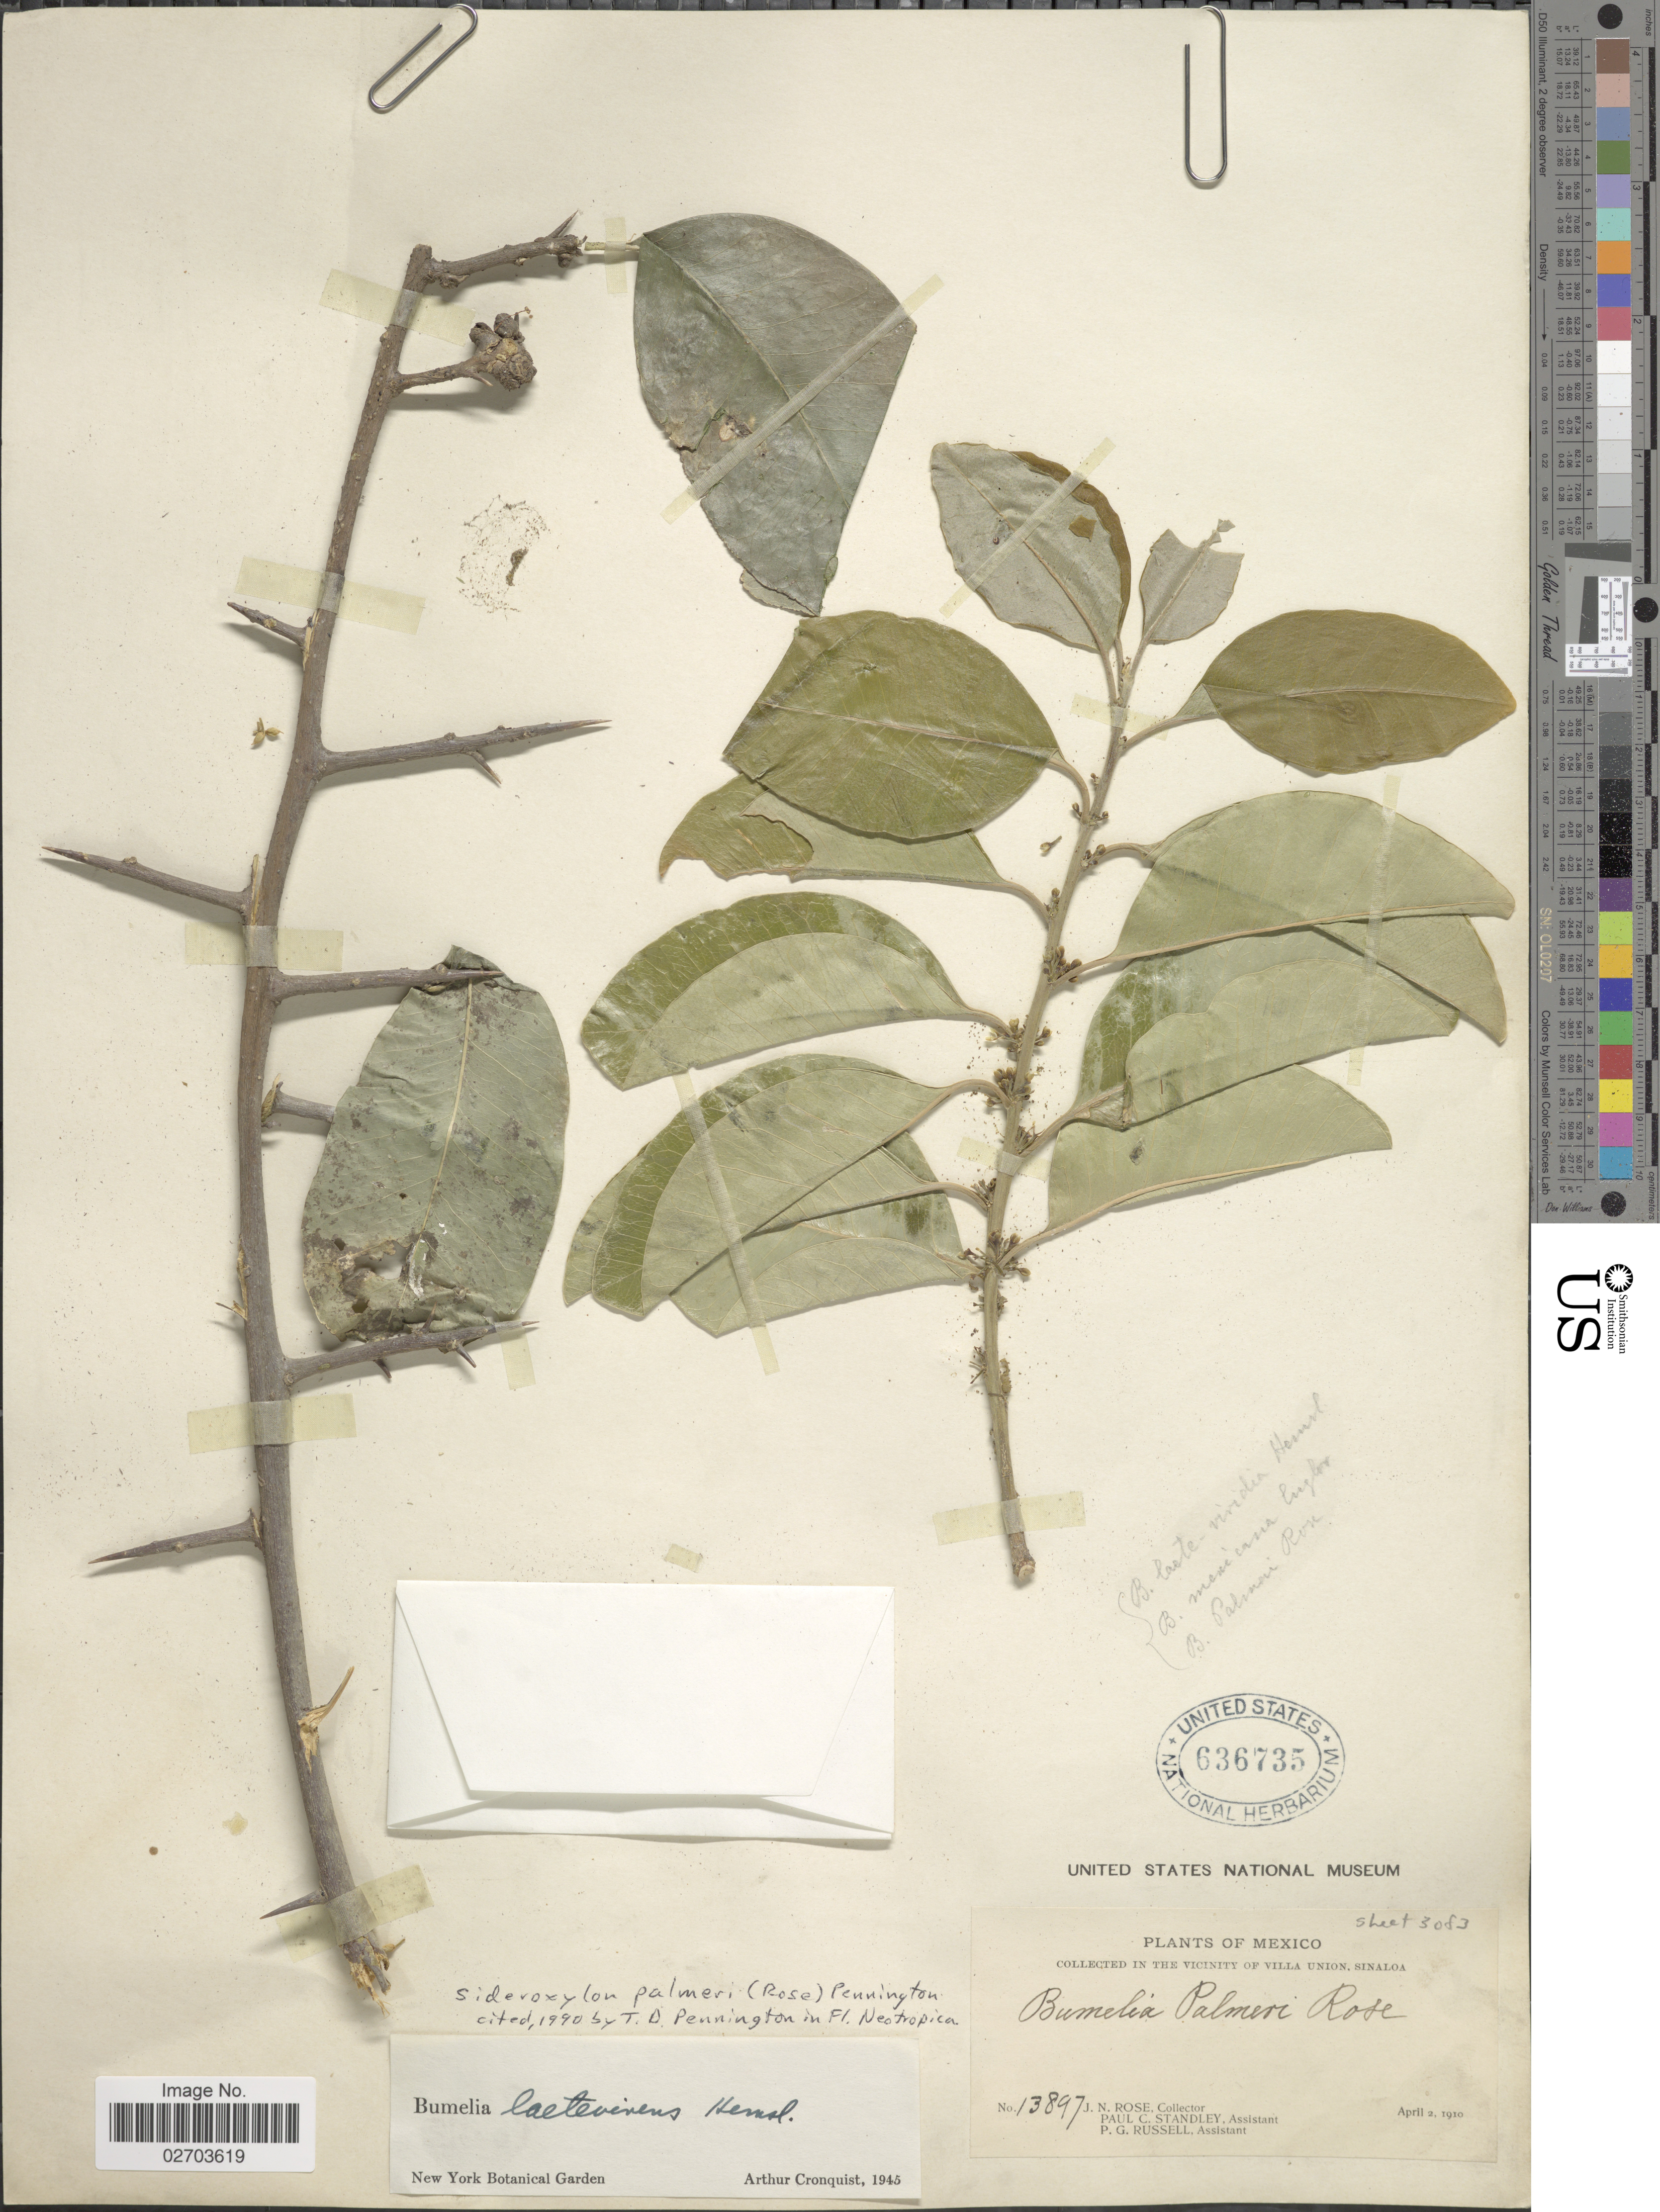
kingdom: Plantae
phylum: Tracheophyta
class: Magnoliopsida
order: Ericales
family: Sapotaceae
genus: Sideroxylon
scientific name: Sideroxylon palmeri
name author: (Rose) T.D. Penn.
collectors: J. N. Rose, P. C. Standley & P. G. Russell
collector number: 13897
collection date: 1910-04-02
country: Mexico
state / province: Sinaloa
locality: In the vicinity of Villa Union, by roadsides.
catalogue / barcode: US 636735